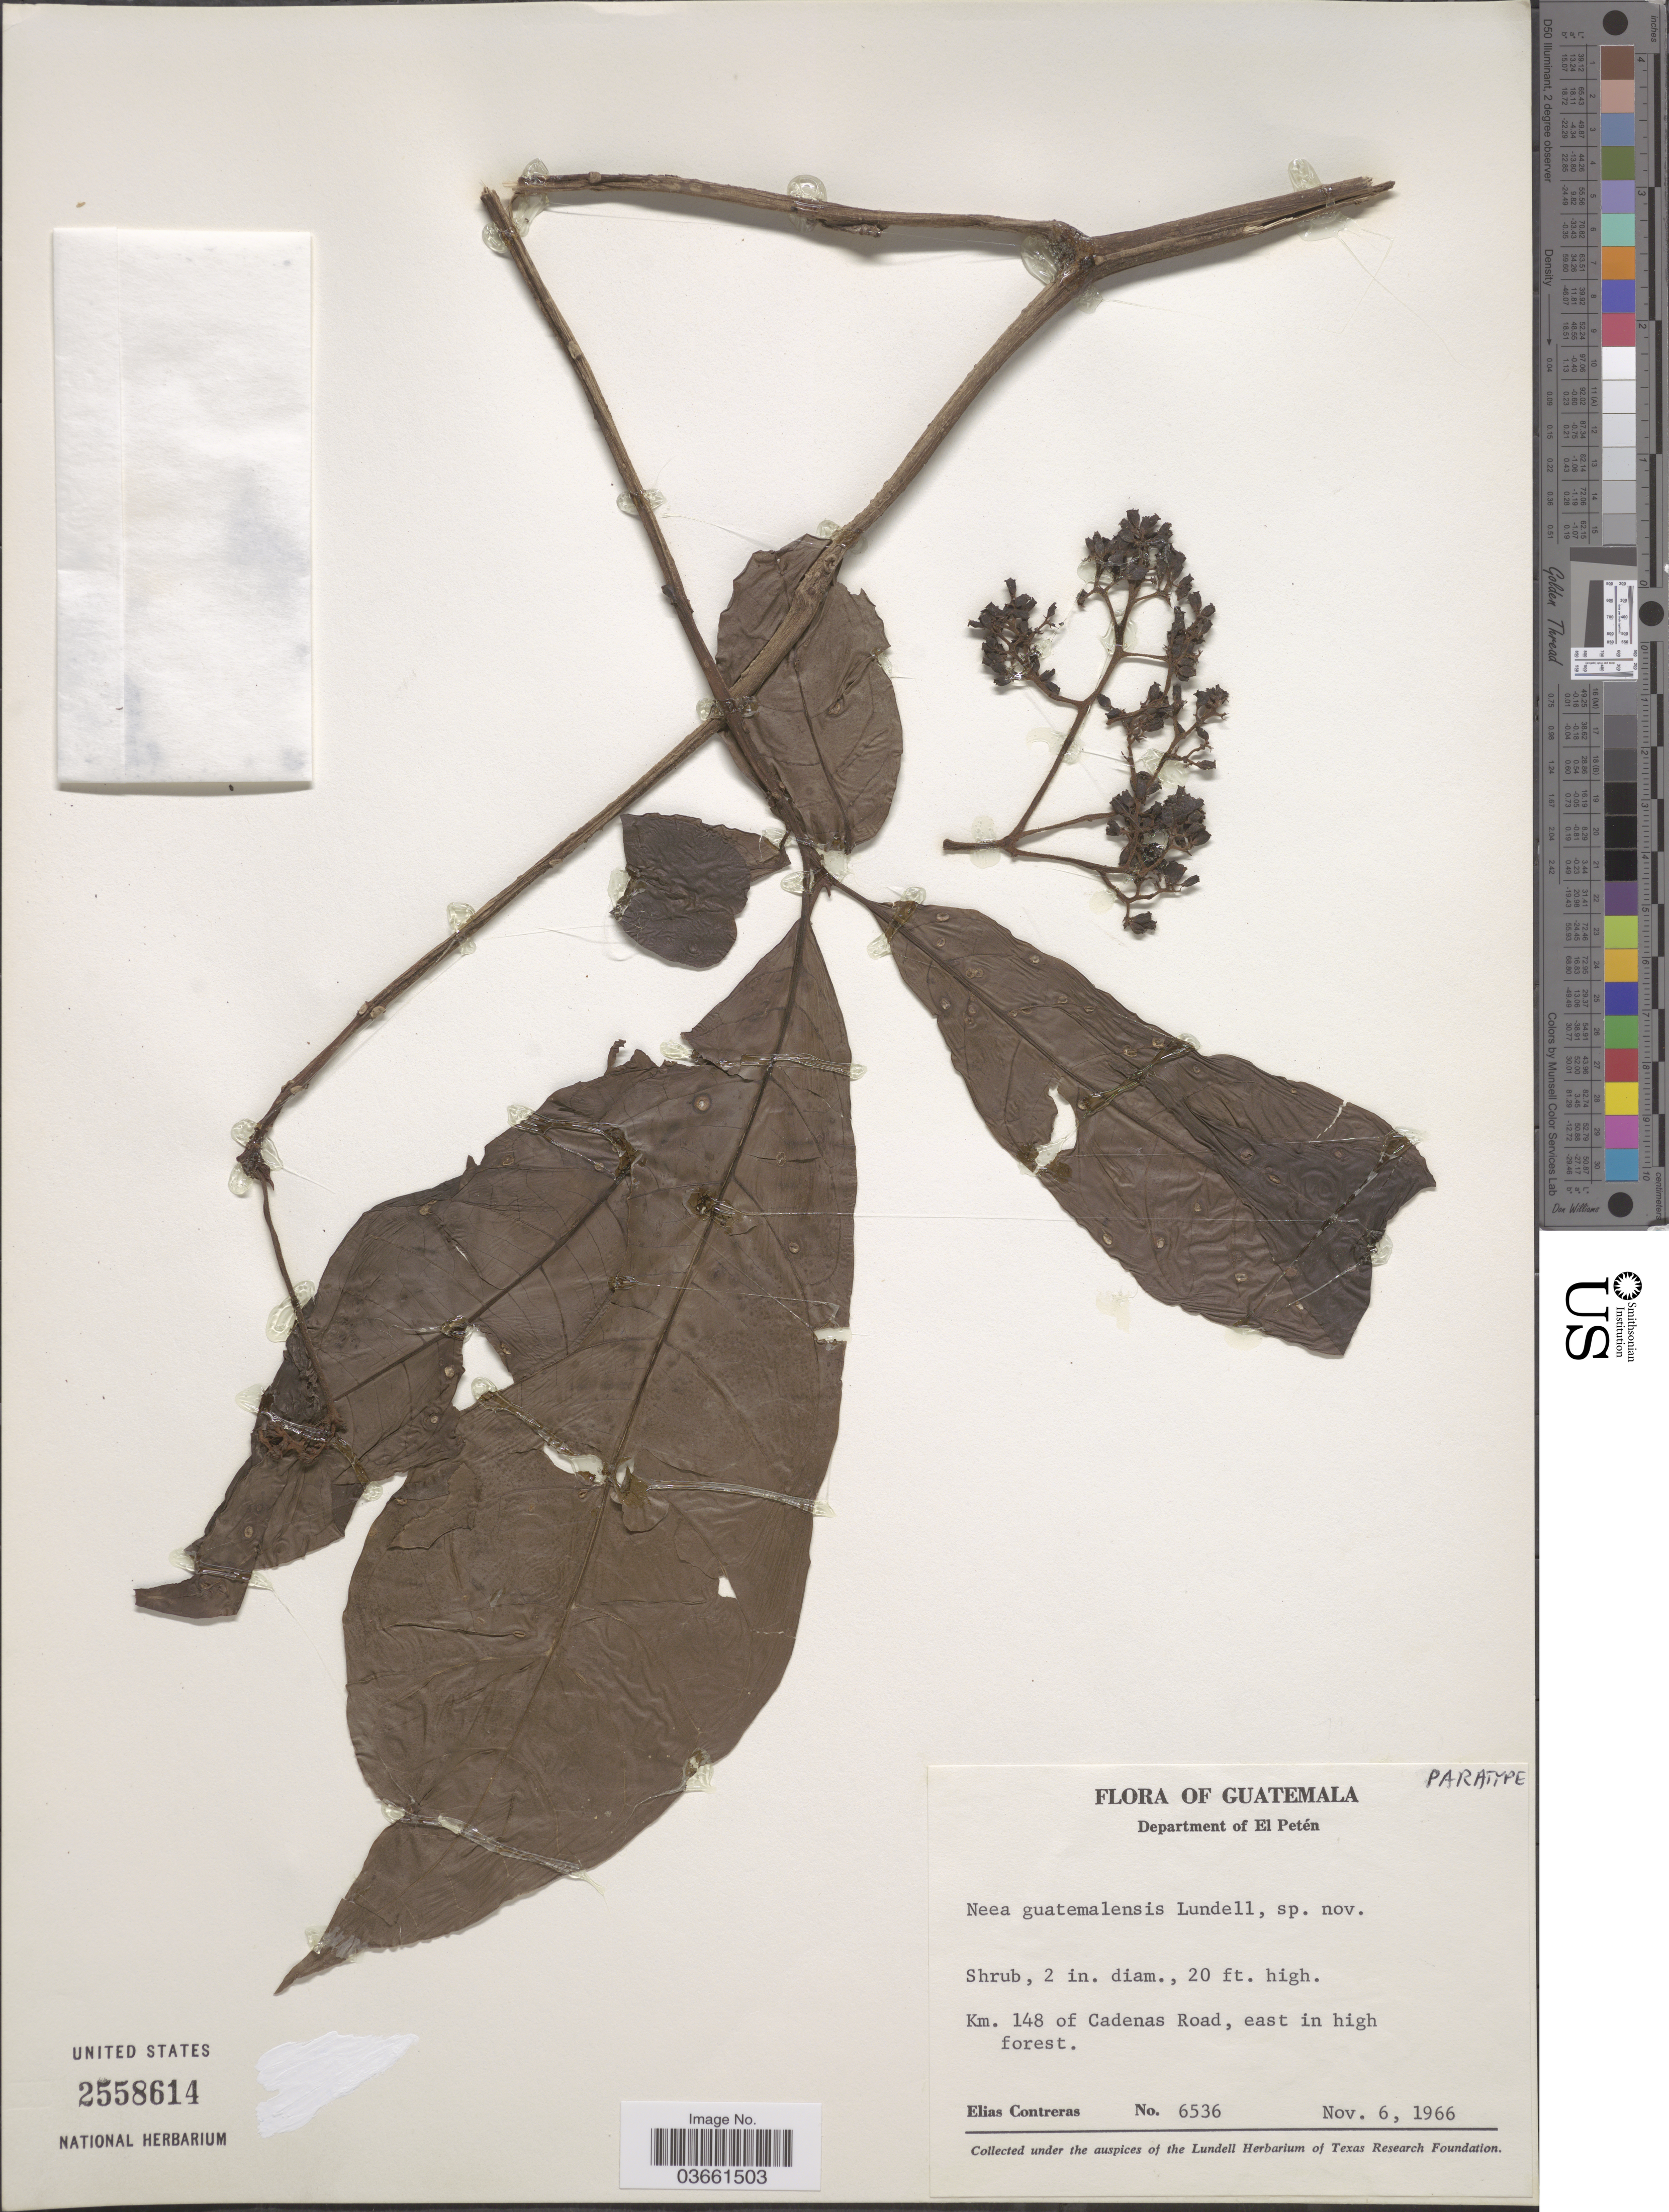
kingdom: Plantae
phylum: Tracheophyta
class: Magnoliopsida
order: Caryophyllales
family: Nyctaginaceae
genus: Neea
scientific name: Neea guatemalensis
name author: Lundell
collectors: E. Contreras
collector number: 6536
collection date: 1966-11-06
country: Guatemala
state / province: El Petén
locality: Department of El Petén. Km. 148 of Cadenas Road, east in high forest.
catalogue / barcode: US 2558614